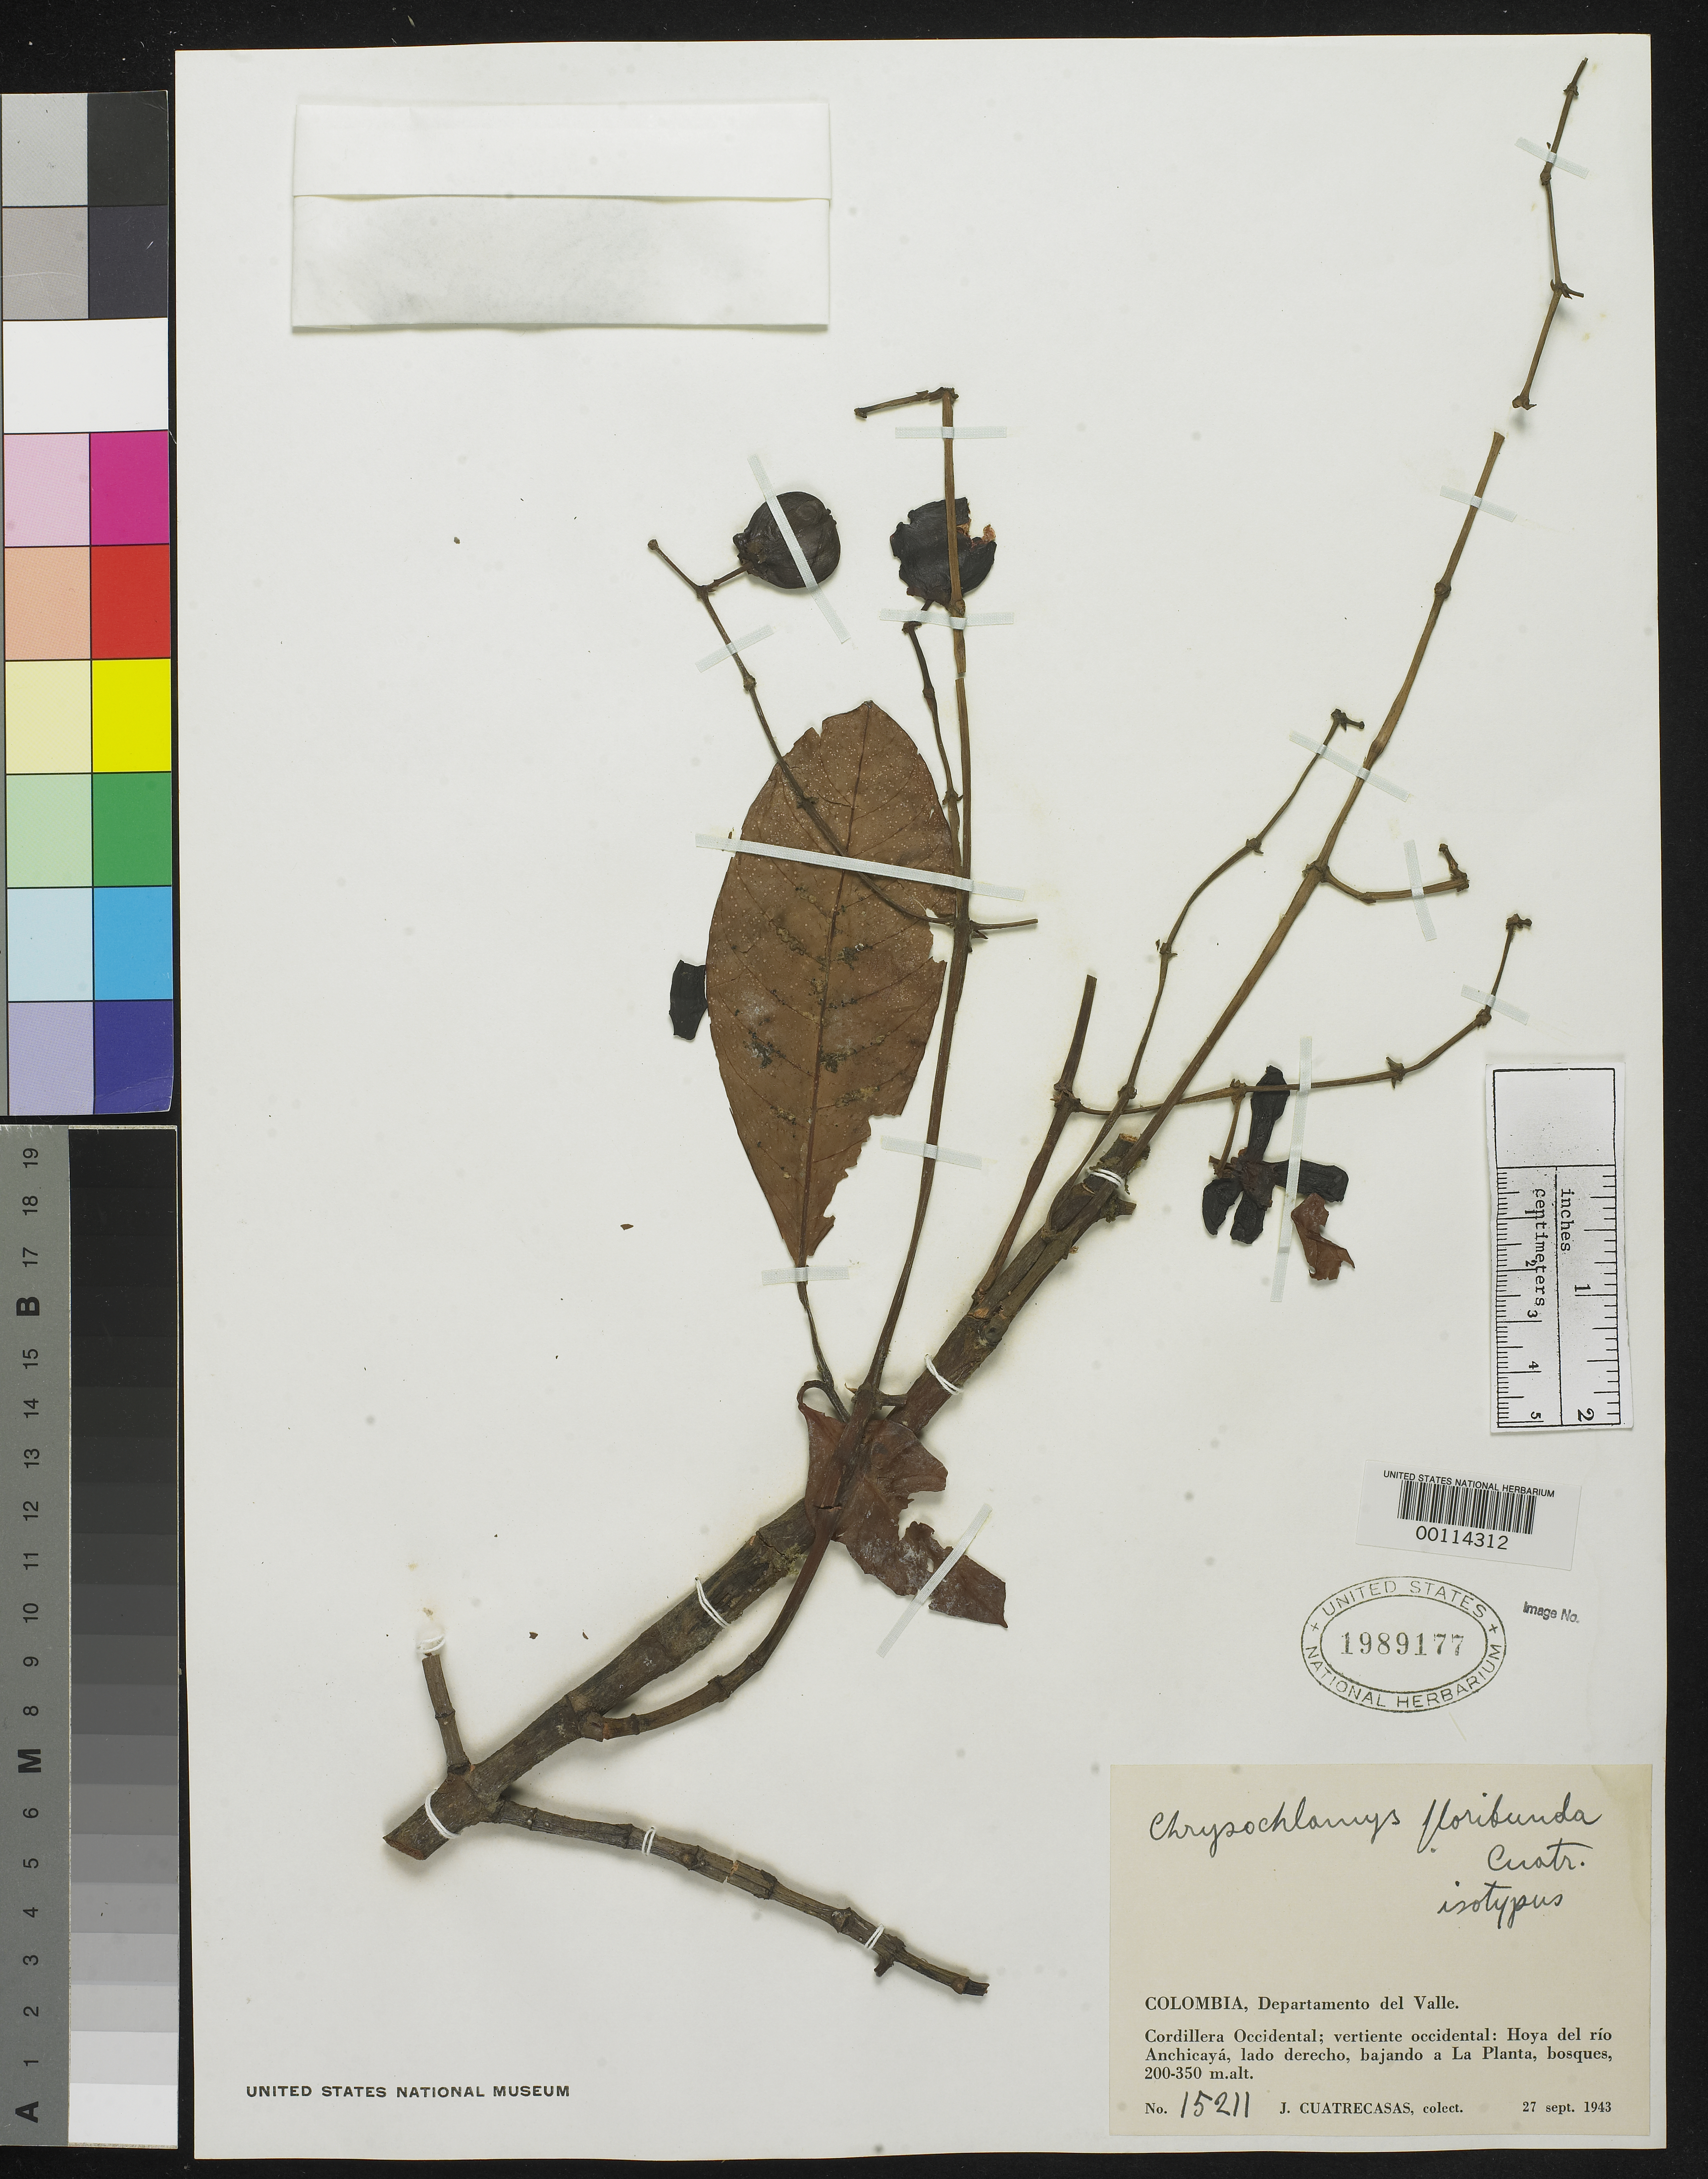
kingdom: Plantae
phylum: Tracheophyta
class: Magnoliopsida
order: Malpighiales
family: Clusiaceae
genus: Chrysochlamys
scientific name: Chrysochlamys floribunda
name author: Cuatrec.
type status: Isotype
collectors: J. Cuatrecasas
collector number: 15211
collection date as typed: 27 Sep 1943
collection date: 1943-09-27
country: Colombia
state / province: Valle del Cauca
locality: Cordillera Occidental, Vertiente Occidental, Hoya del Rio Anchicaya, Lado Derecha, Bajanda a La Planta.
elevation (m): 200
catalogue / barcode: US 1989177